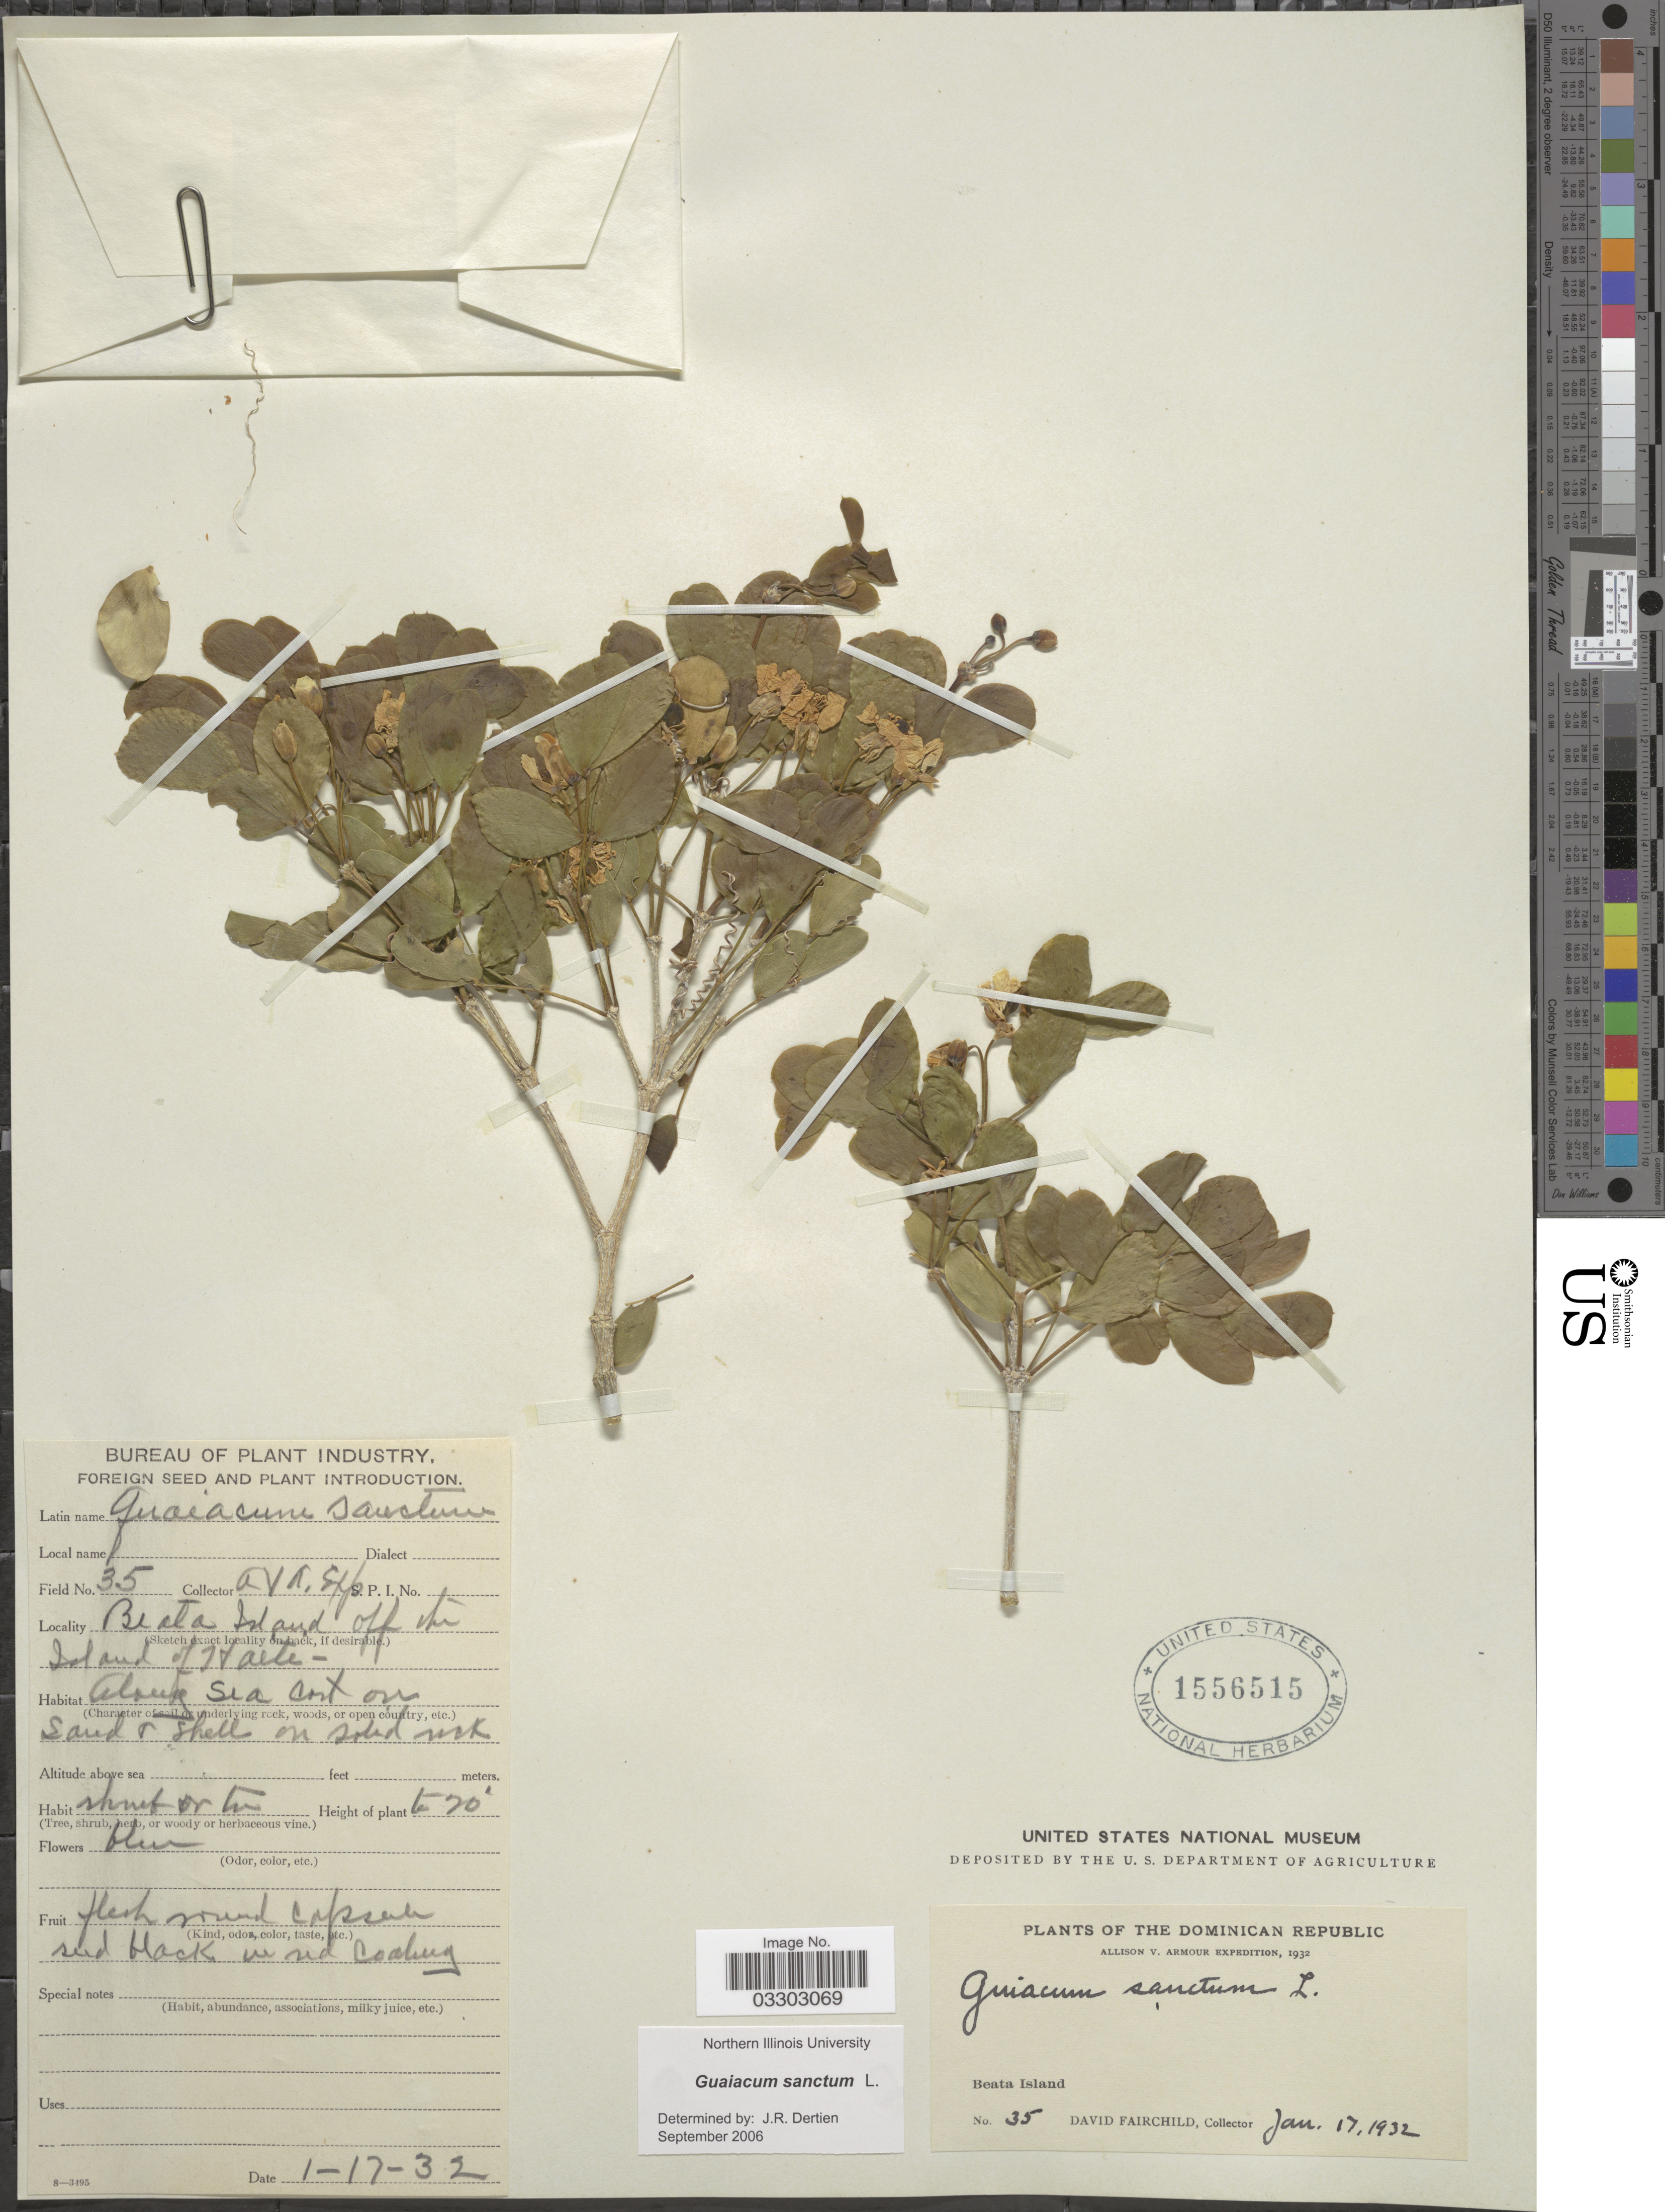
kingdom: Plantae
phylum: Tracheophyta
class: Magnoliopsida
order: Zygophyllales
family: Zygophyllaceae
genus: Guaiacum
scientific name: Guaiacum sanctum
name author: L.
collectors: D. Fairchild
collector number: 35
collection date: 1932-01-17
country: Haiti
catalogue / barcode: US 1556515